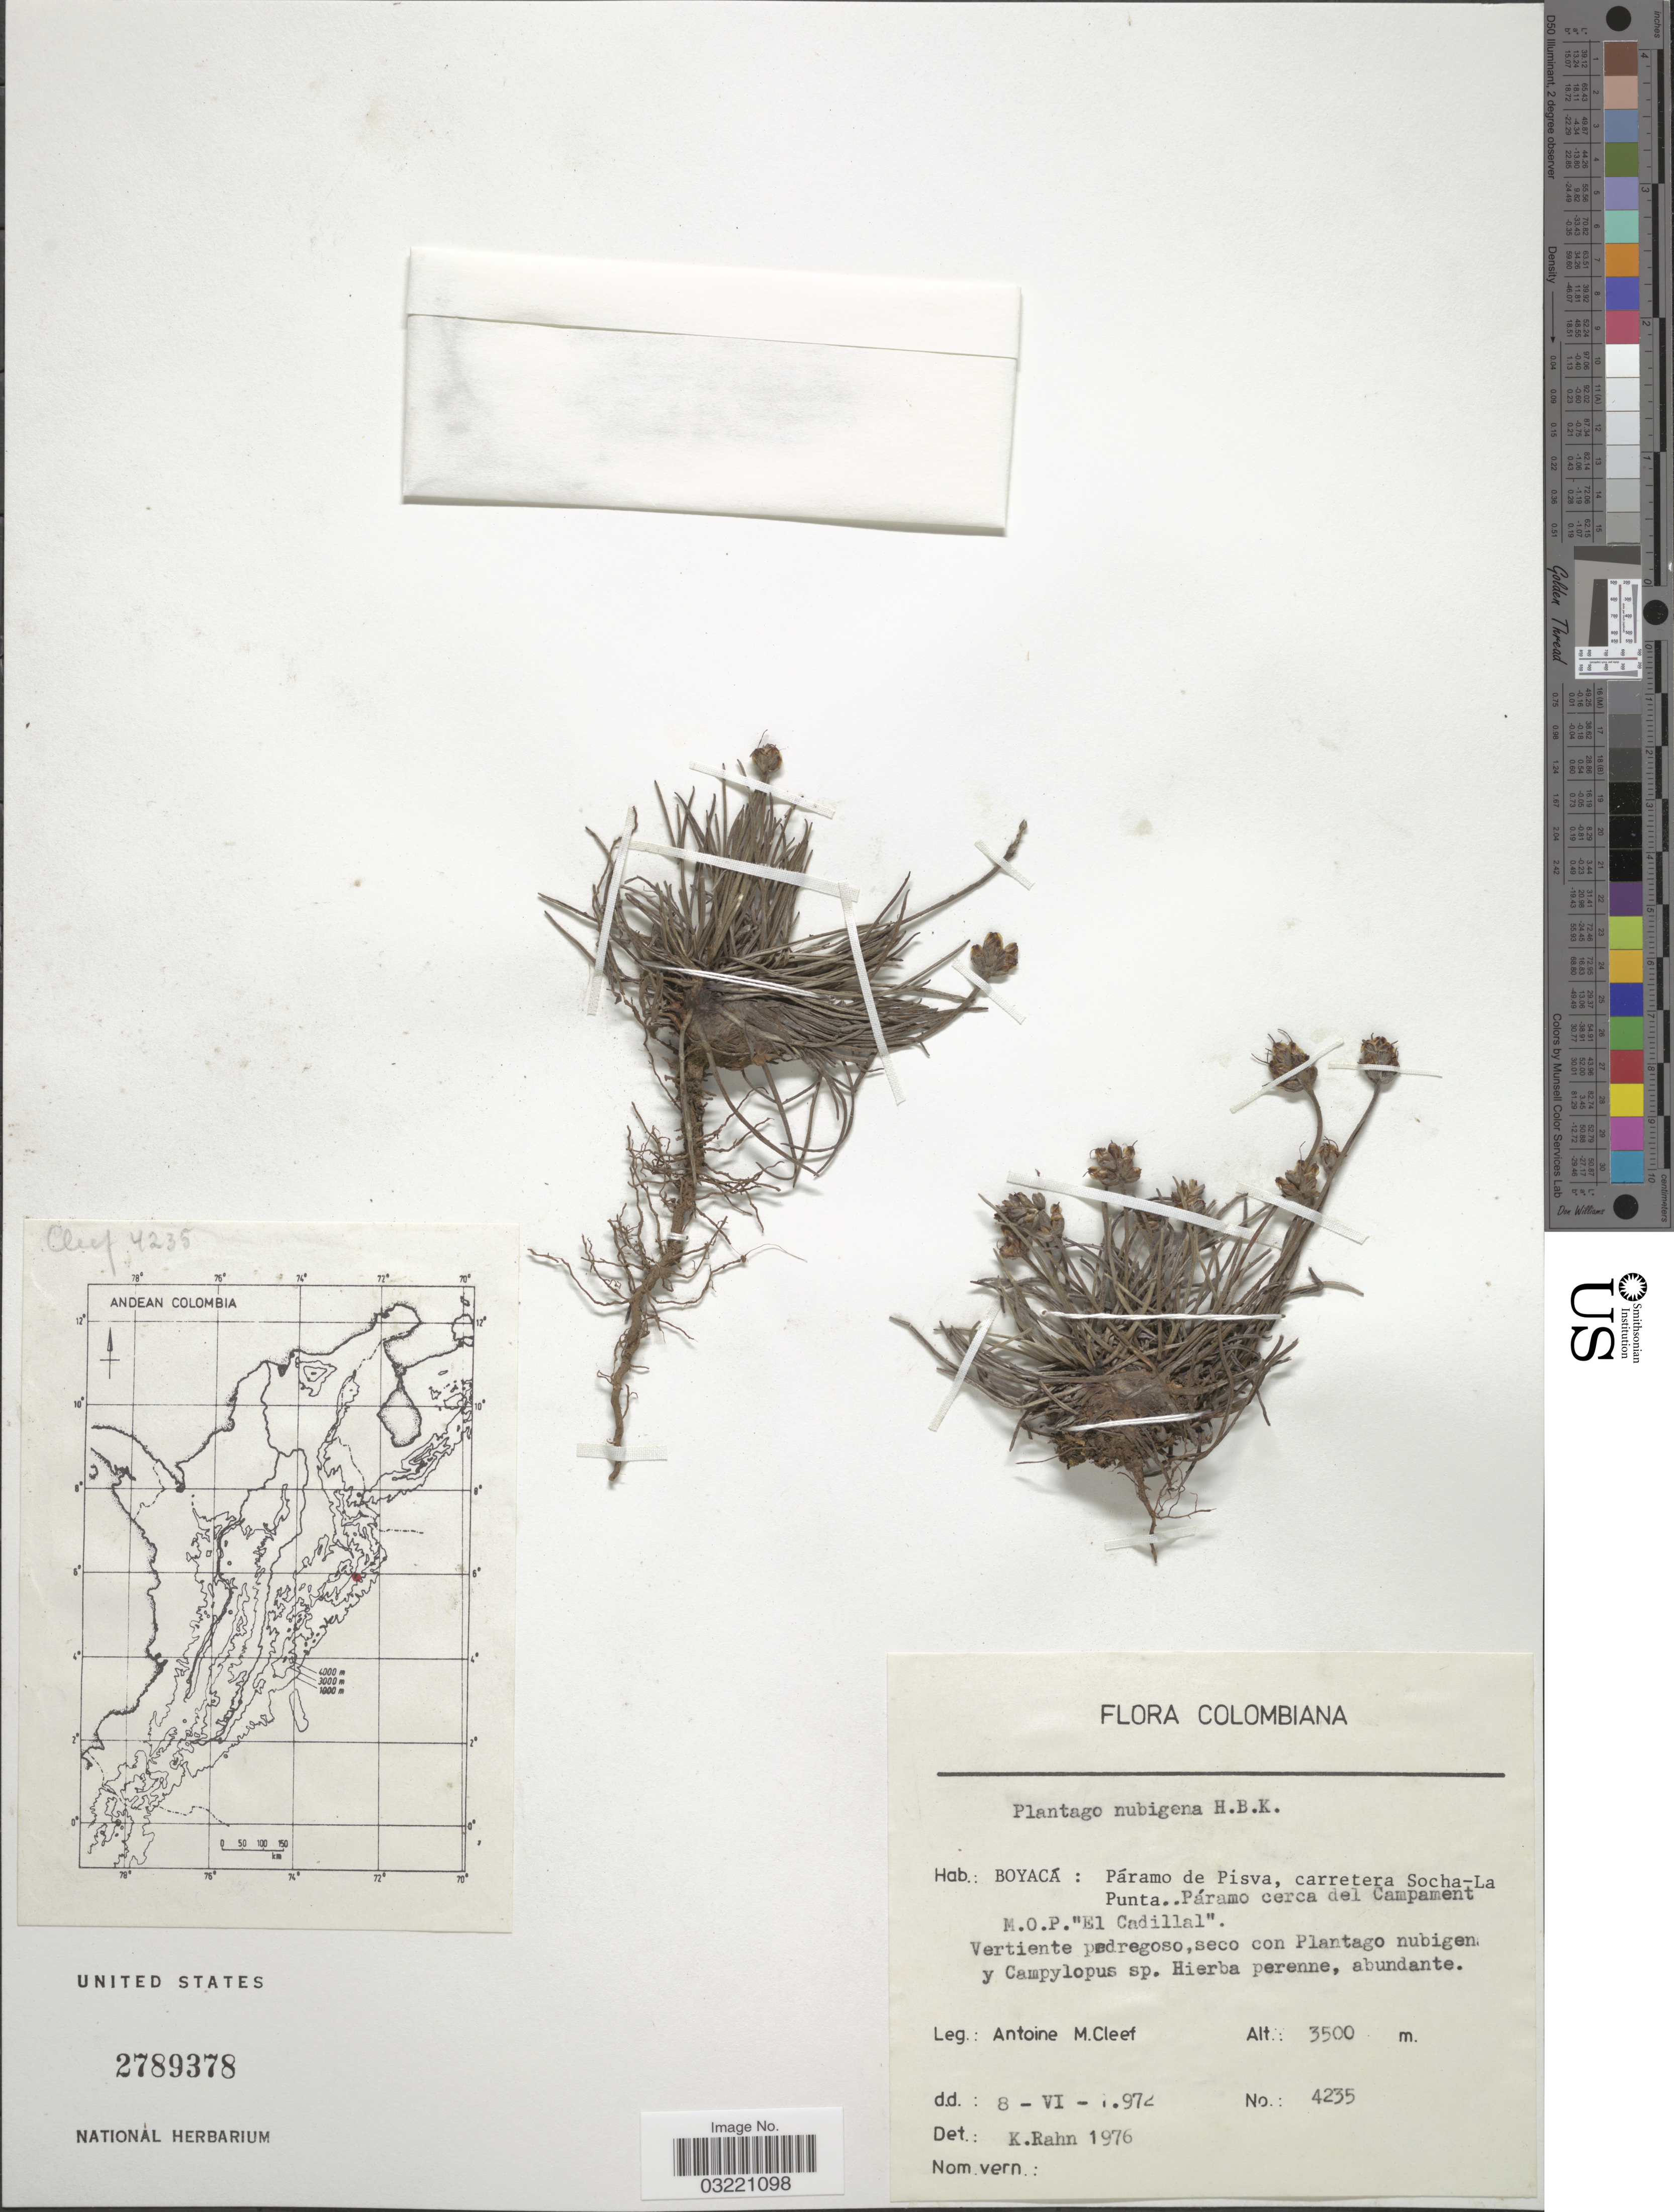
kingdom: Plantae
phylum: Tracheophyta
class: Magnoliopsida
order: Lamiales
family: Plantaginaceae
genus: Plantago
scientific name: Plantago sericea subsp. nubigena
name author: (Kunth) Rahn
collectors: A. M. Cleef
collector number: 4235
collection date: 1972-06-08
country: Colombia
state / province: Boyacá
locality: Páramo de Pisva, carretera Socha-La Punta. Páramo cerca del Campament M.O.P. "El Cadillal".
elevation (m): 3500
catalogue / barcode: US 2789378